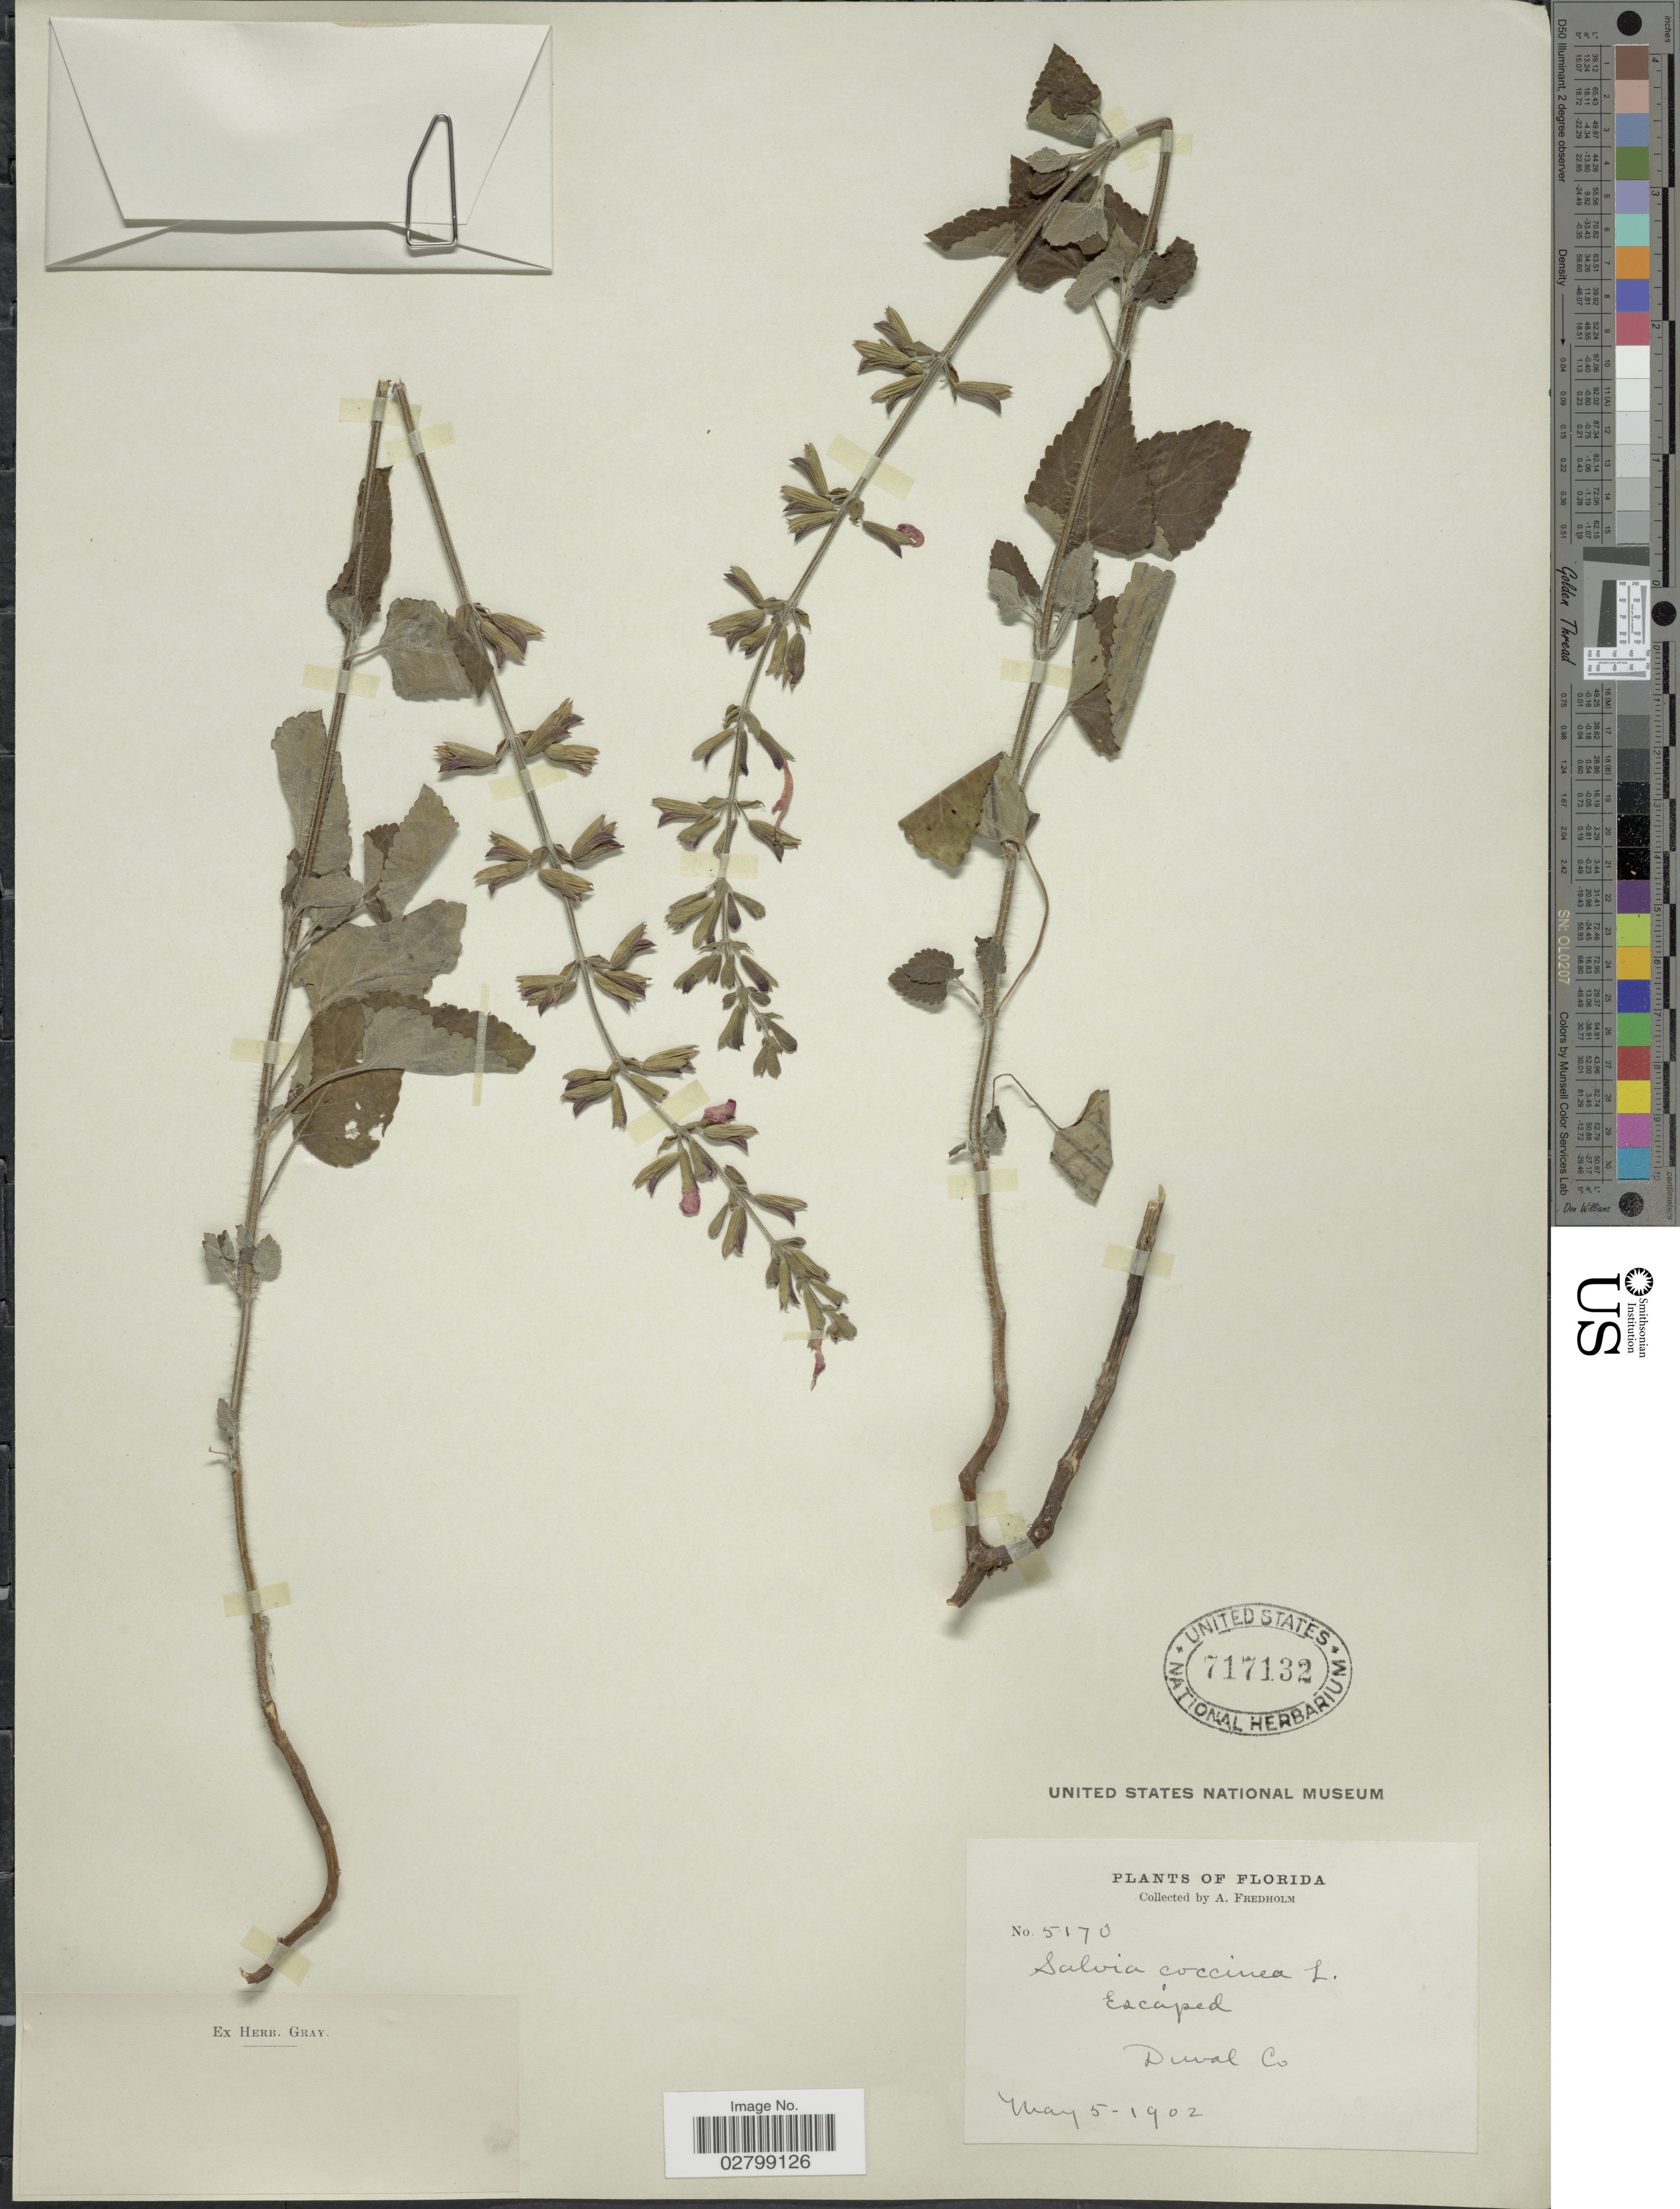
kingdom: Plantae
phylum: Tracheophyta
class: Magnoliopsida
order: Lamiales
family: Lamiaceae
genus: Salvia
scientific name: Salvia coccinea 'Naples Lavender'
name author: L. f. ex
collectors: A. Fredholm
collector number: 5170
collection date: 1902-05-05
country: United States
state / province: Florida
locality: Duval Co.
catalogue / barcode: US 717132